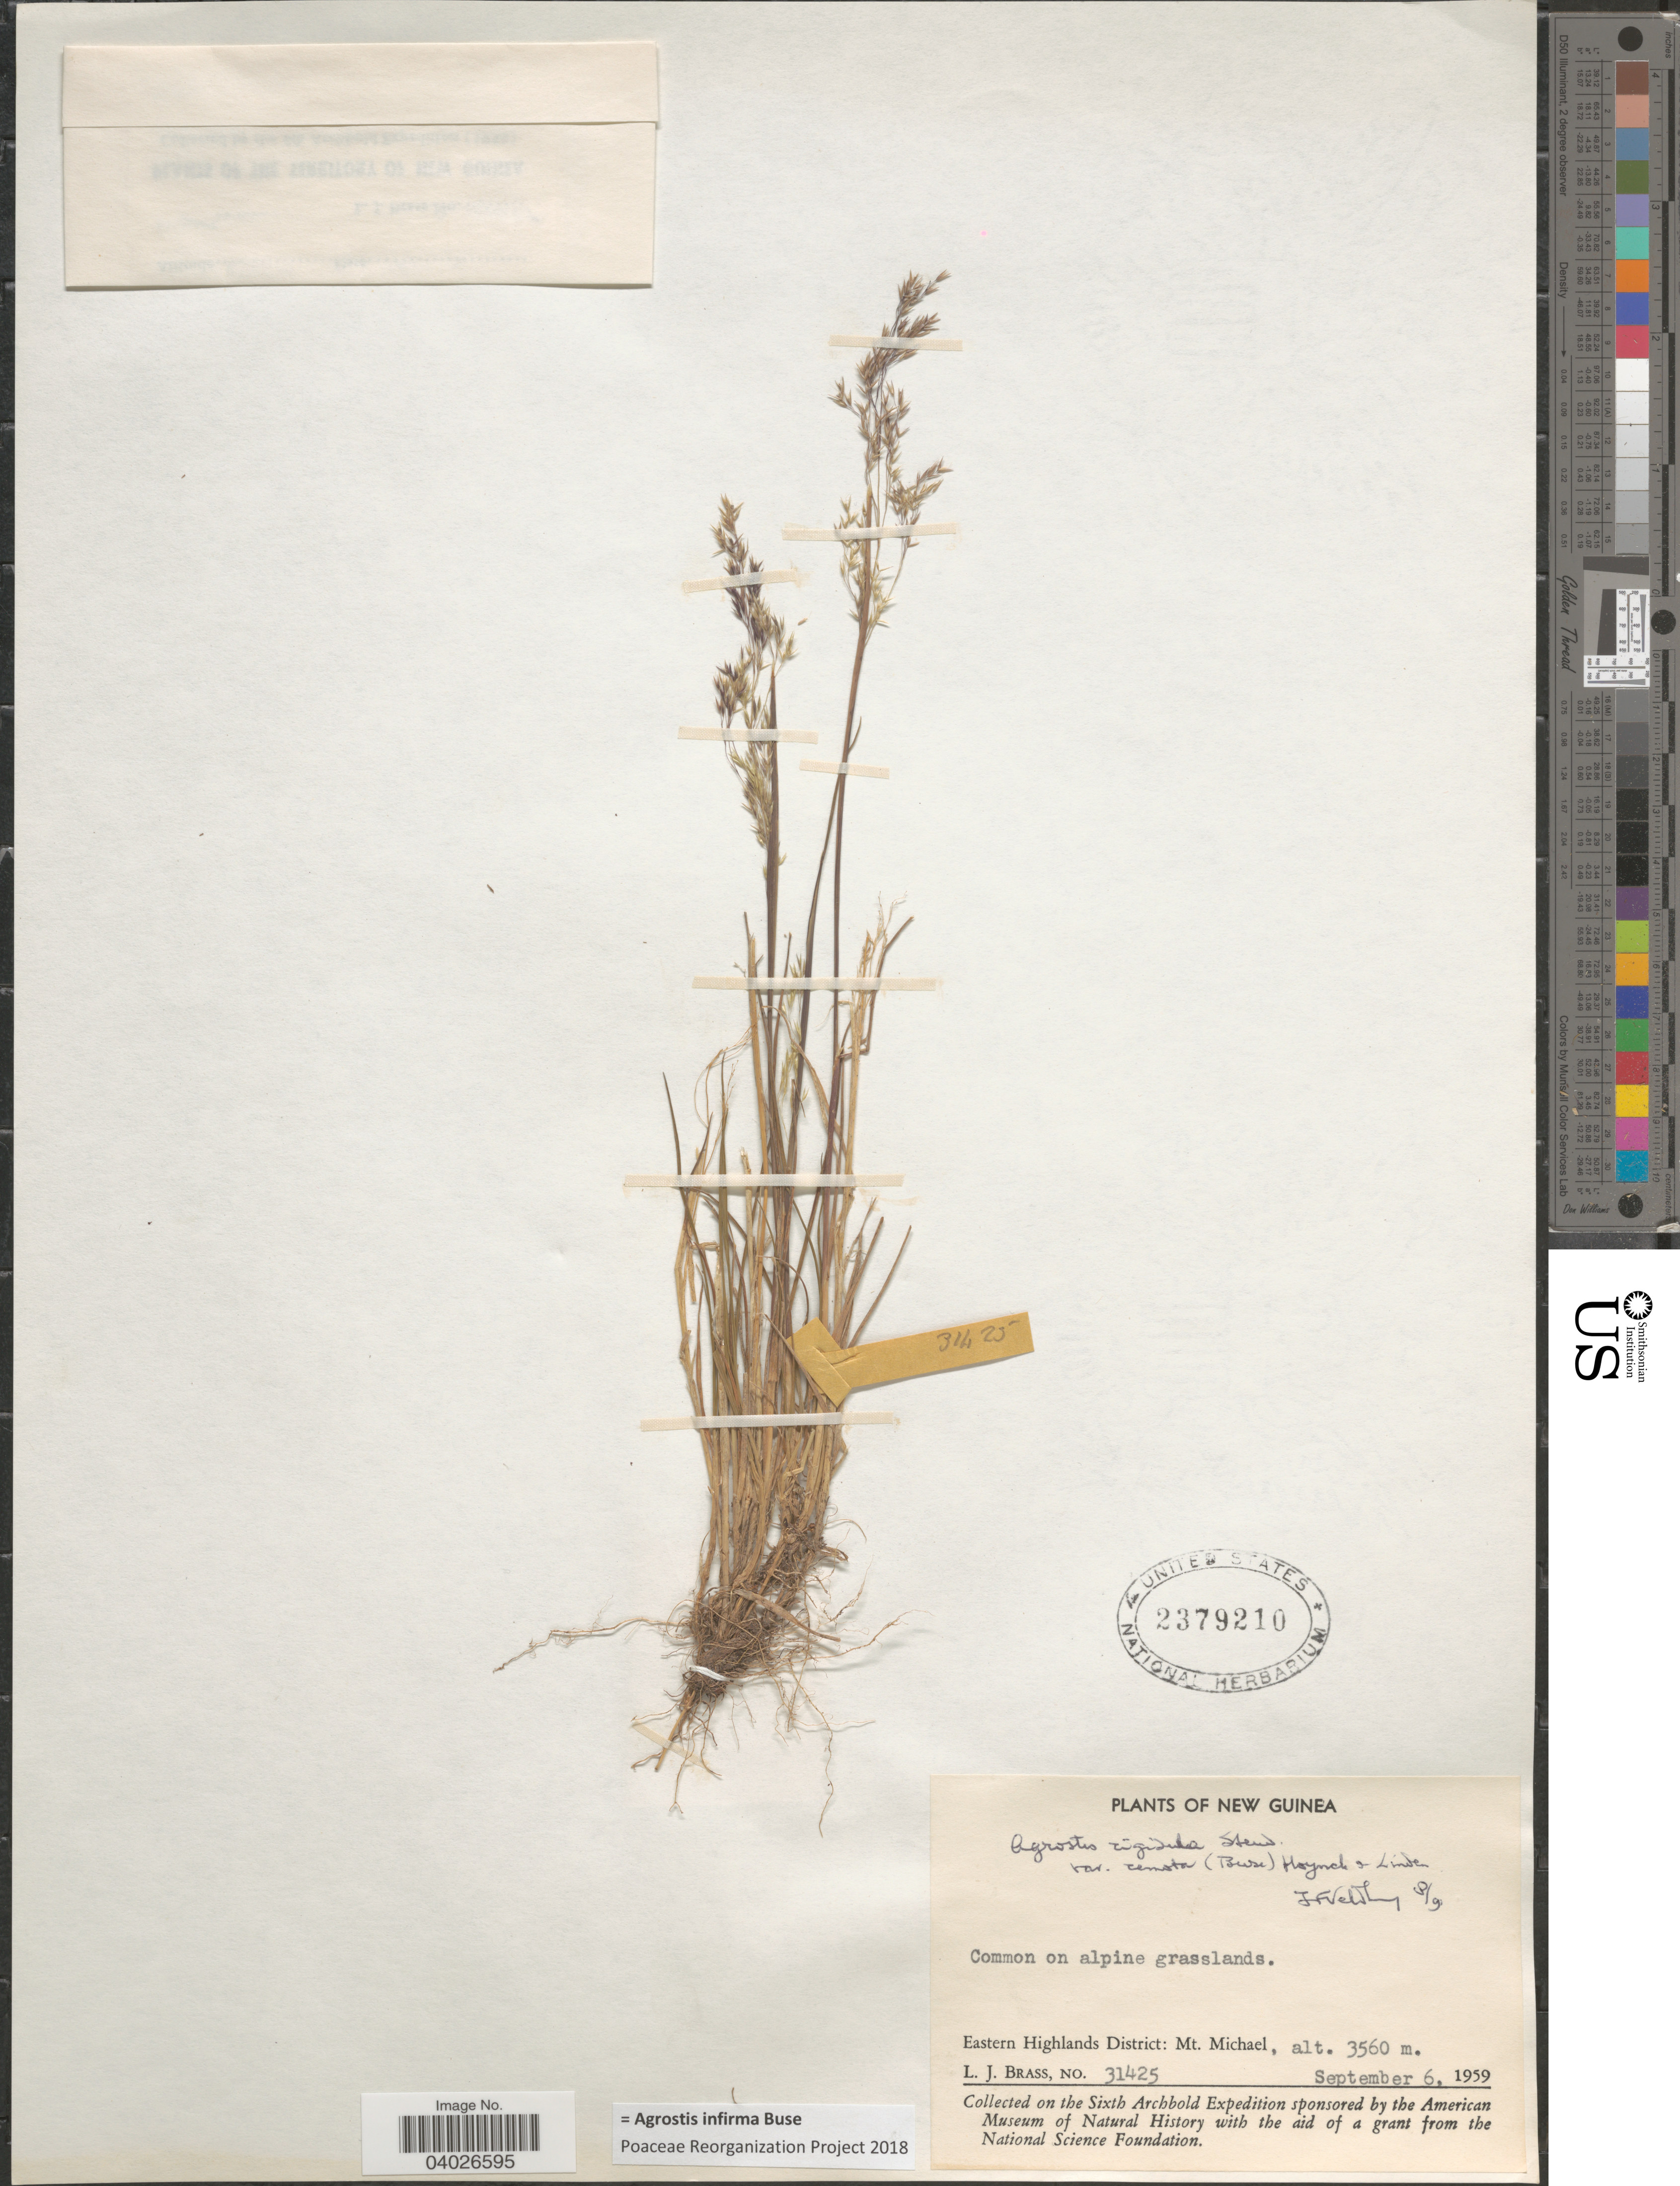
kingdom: Plantae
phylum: Tracheophyta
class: Liliopsida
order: Poales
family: Poaceae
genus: Agrostis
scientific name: Agrostis infirma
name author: Büse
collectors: L. J. Brass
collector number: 31425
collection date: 1959-09-06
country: Papua New Guinea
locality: New Guinea. Eastern Highlands District: Mt. Michael.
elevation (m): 3560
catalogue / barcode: US 2379210